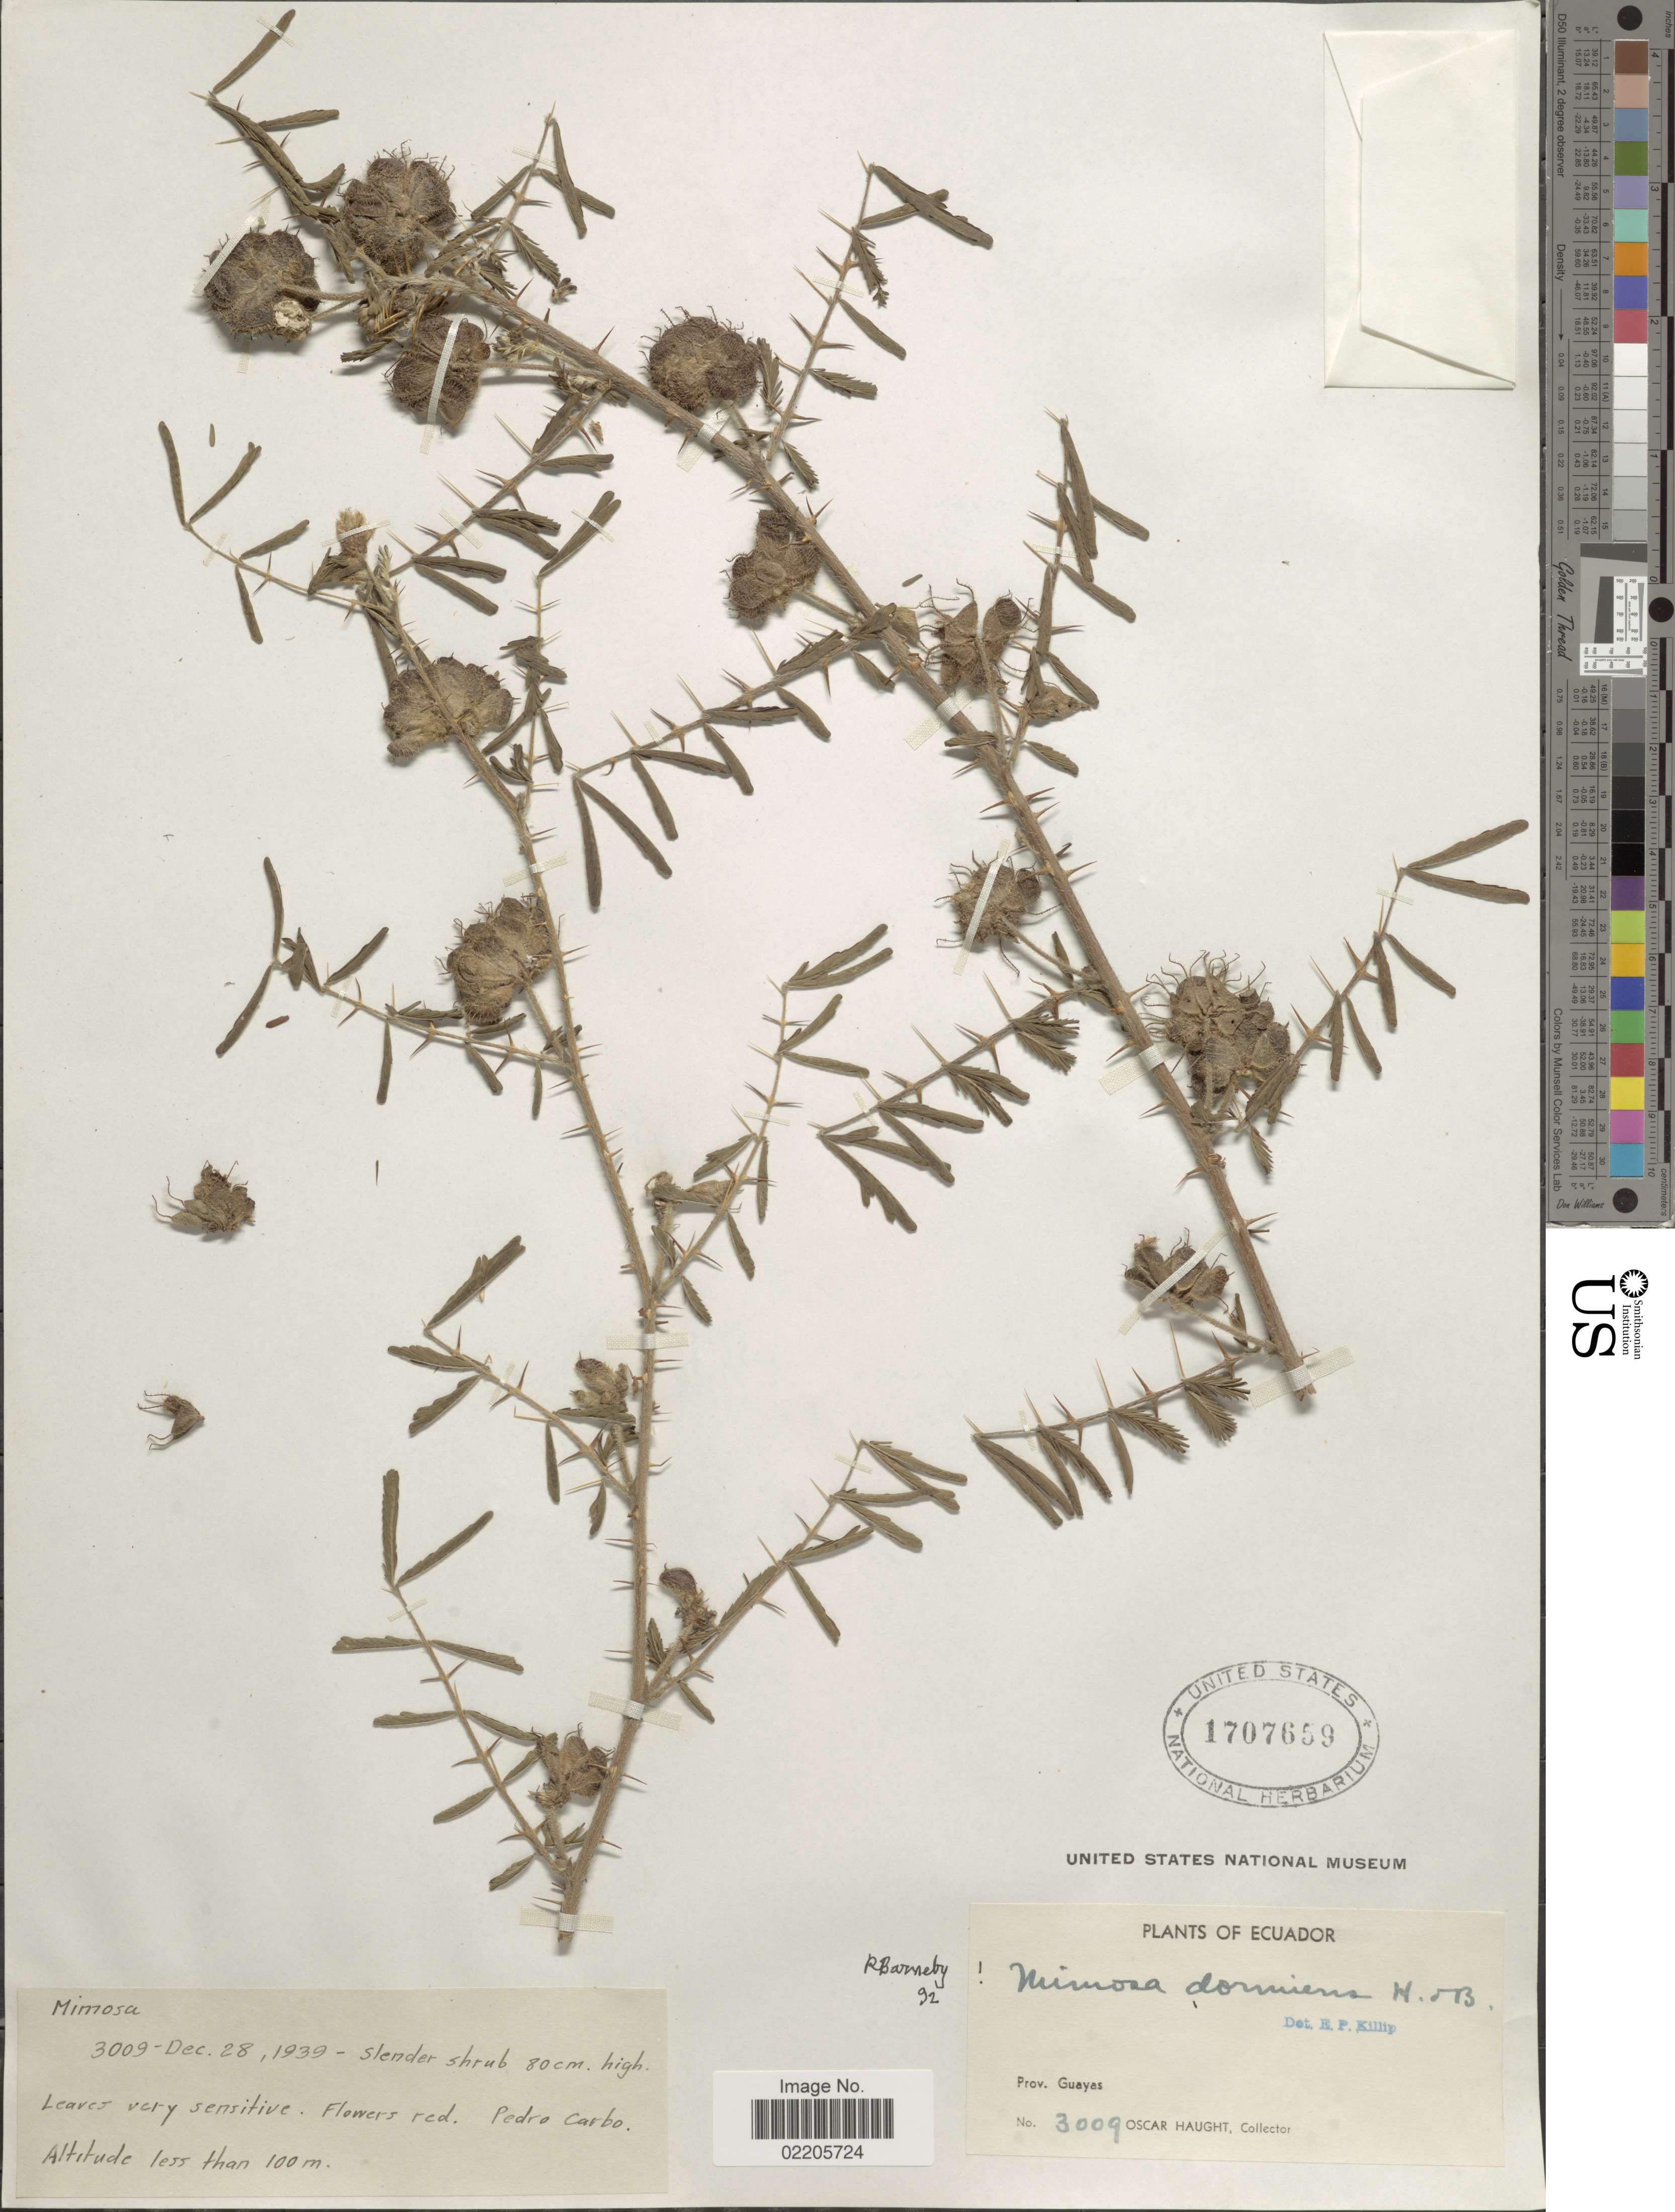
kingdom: Plantae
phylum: Tracheophyta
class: Magnoliopsida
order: Fabales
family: Fabaceae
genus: Mimosa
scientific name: Mimosa dormiens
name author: Humb. & Bonpl. ex Willd.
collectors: O. L. Haught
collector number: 3009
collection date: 1939-12-28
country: Ecuador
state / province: Guayas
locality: Prov. Guayas. Pedro Carbo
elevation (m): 100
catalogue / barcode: US 1707659